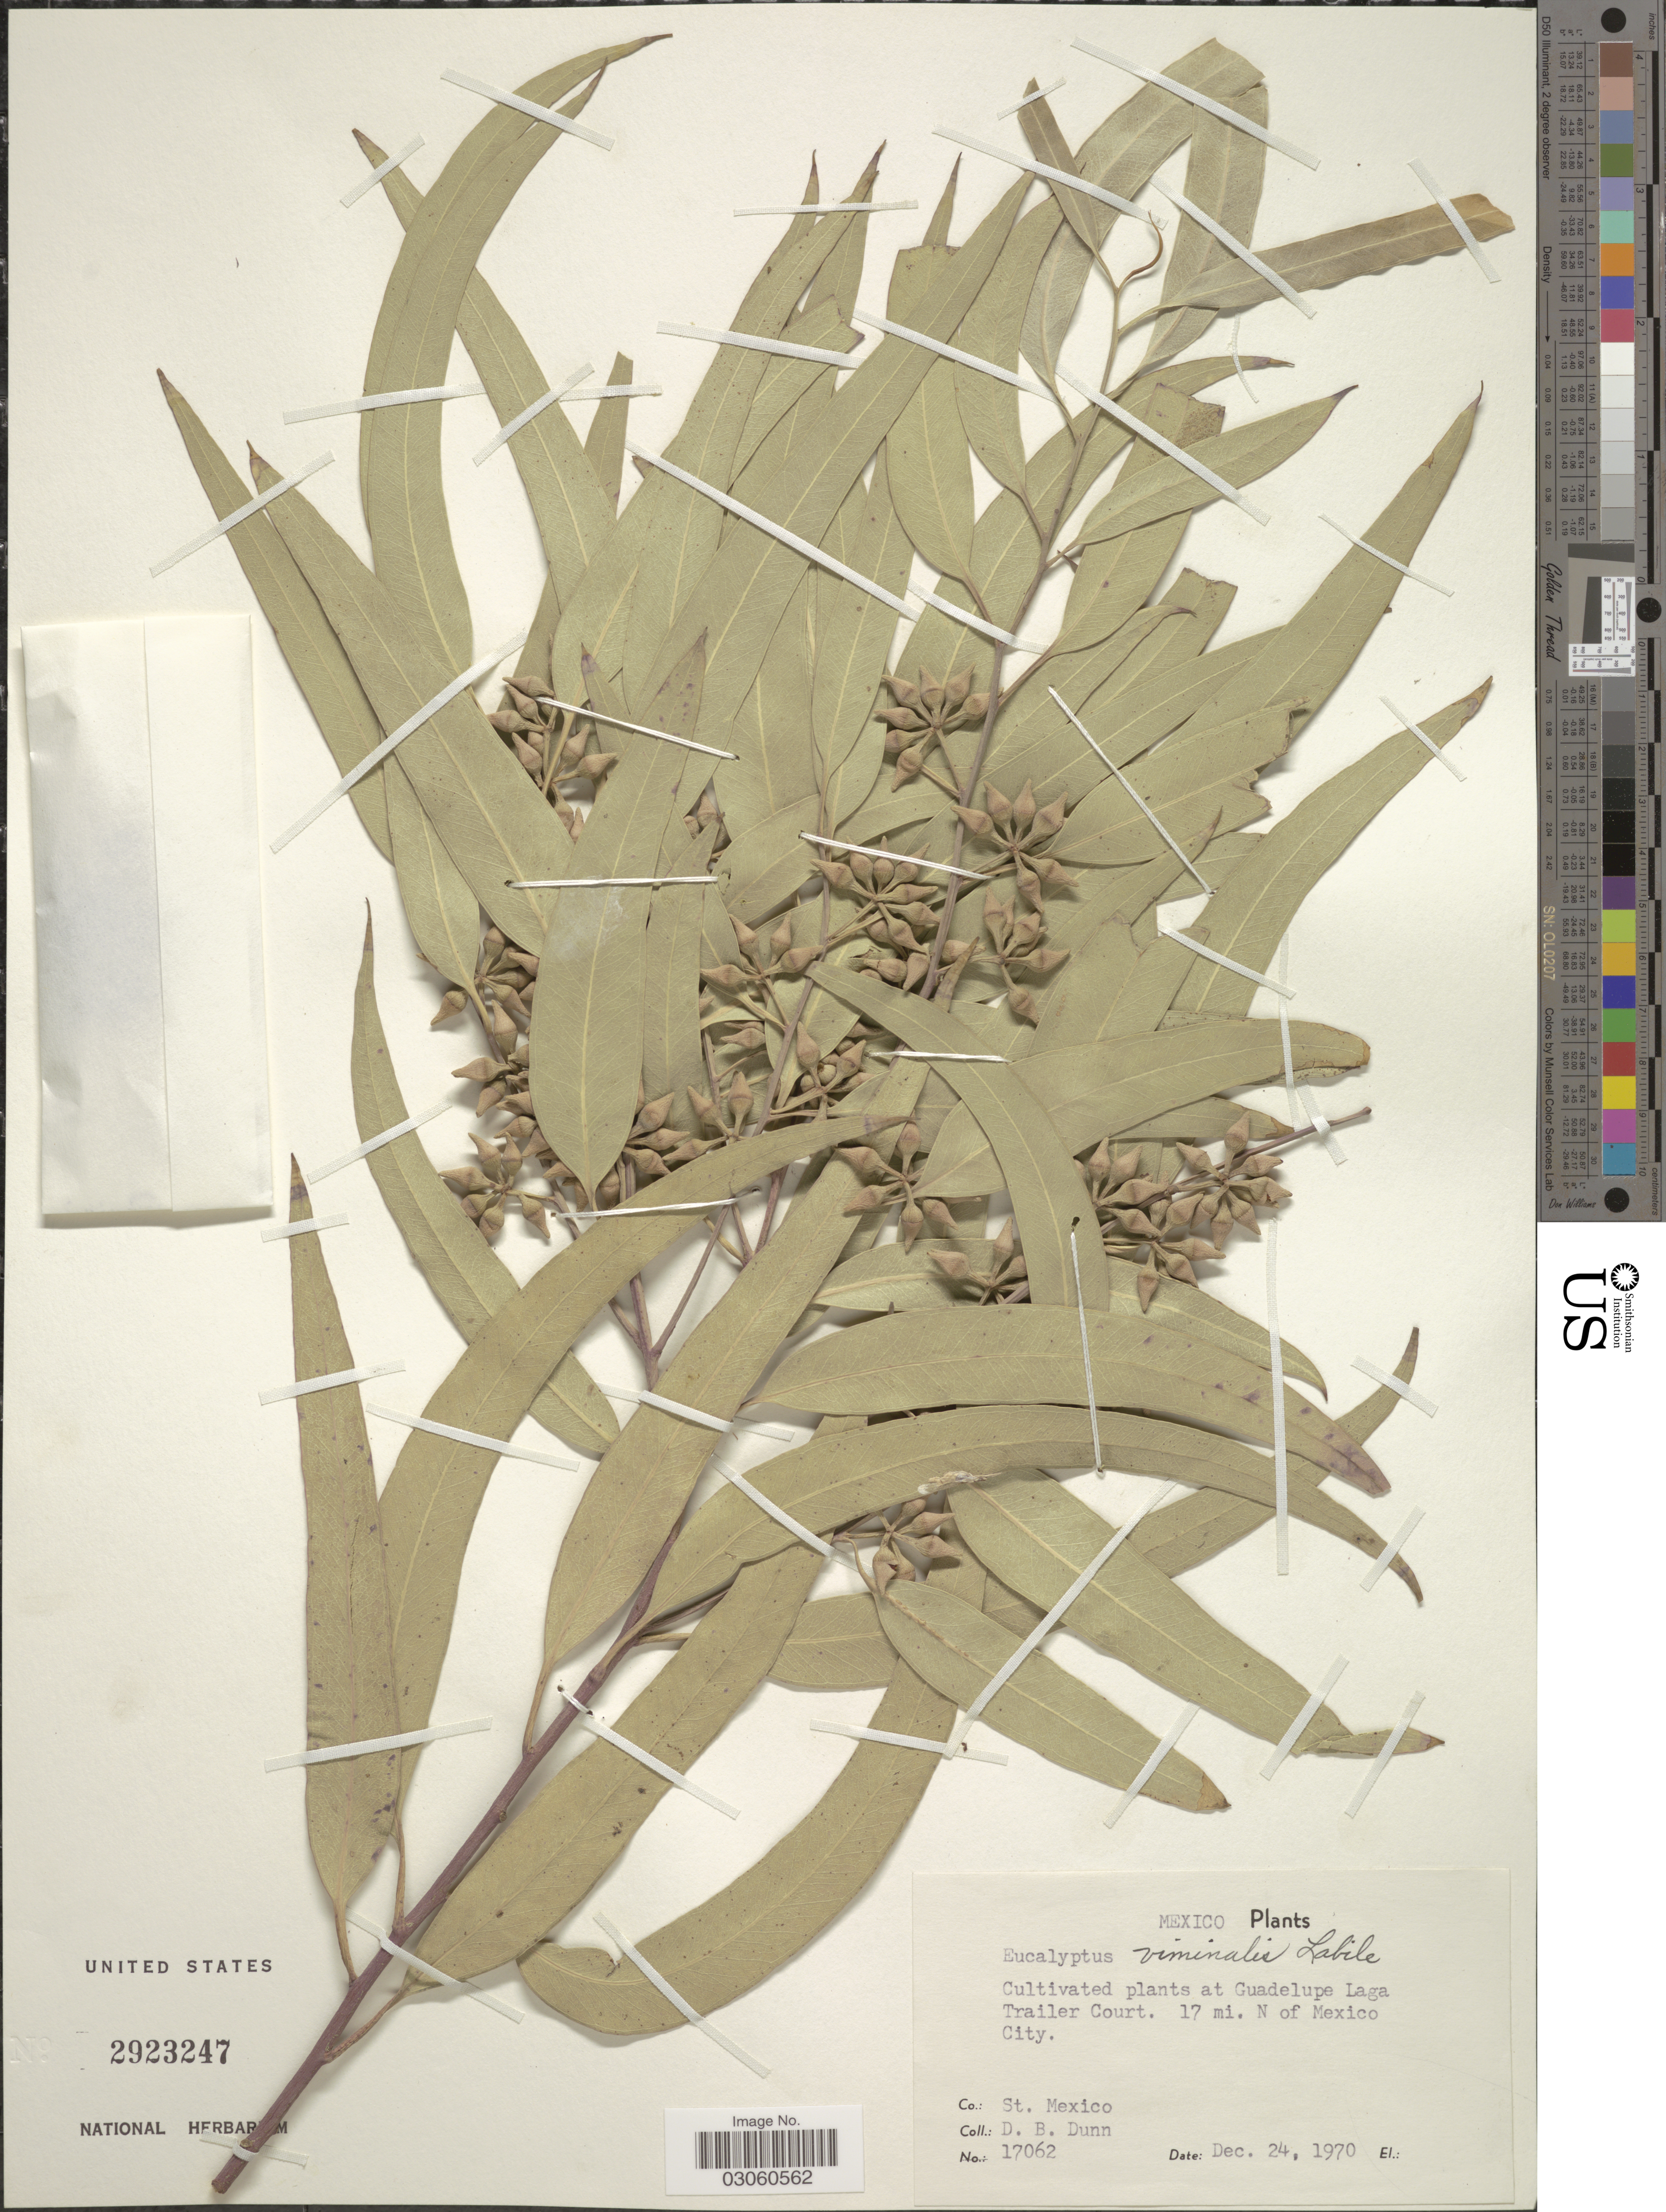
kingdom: Plantae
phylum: Tracheophyta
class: Magnoliopsida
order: Myrtales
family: Myrtaceae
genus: Eucalyptus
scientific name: Eucalyptus viminalis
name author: Labill.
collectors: D. B. Dunn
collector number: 17062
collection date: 1970-12-24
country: Mexico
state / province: México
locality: Cultivated plants at Guadelupe Laga Trailer Court. 17 mi. N of Mexico City.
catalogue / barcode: US 2923247